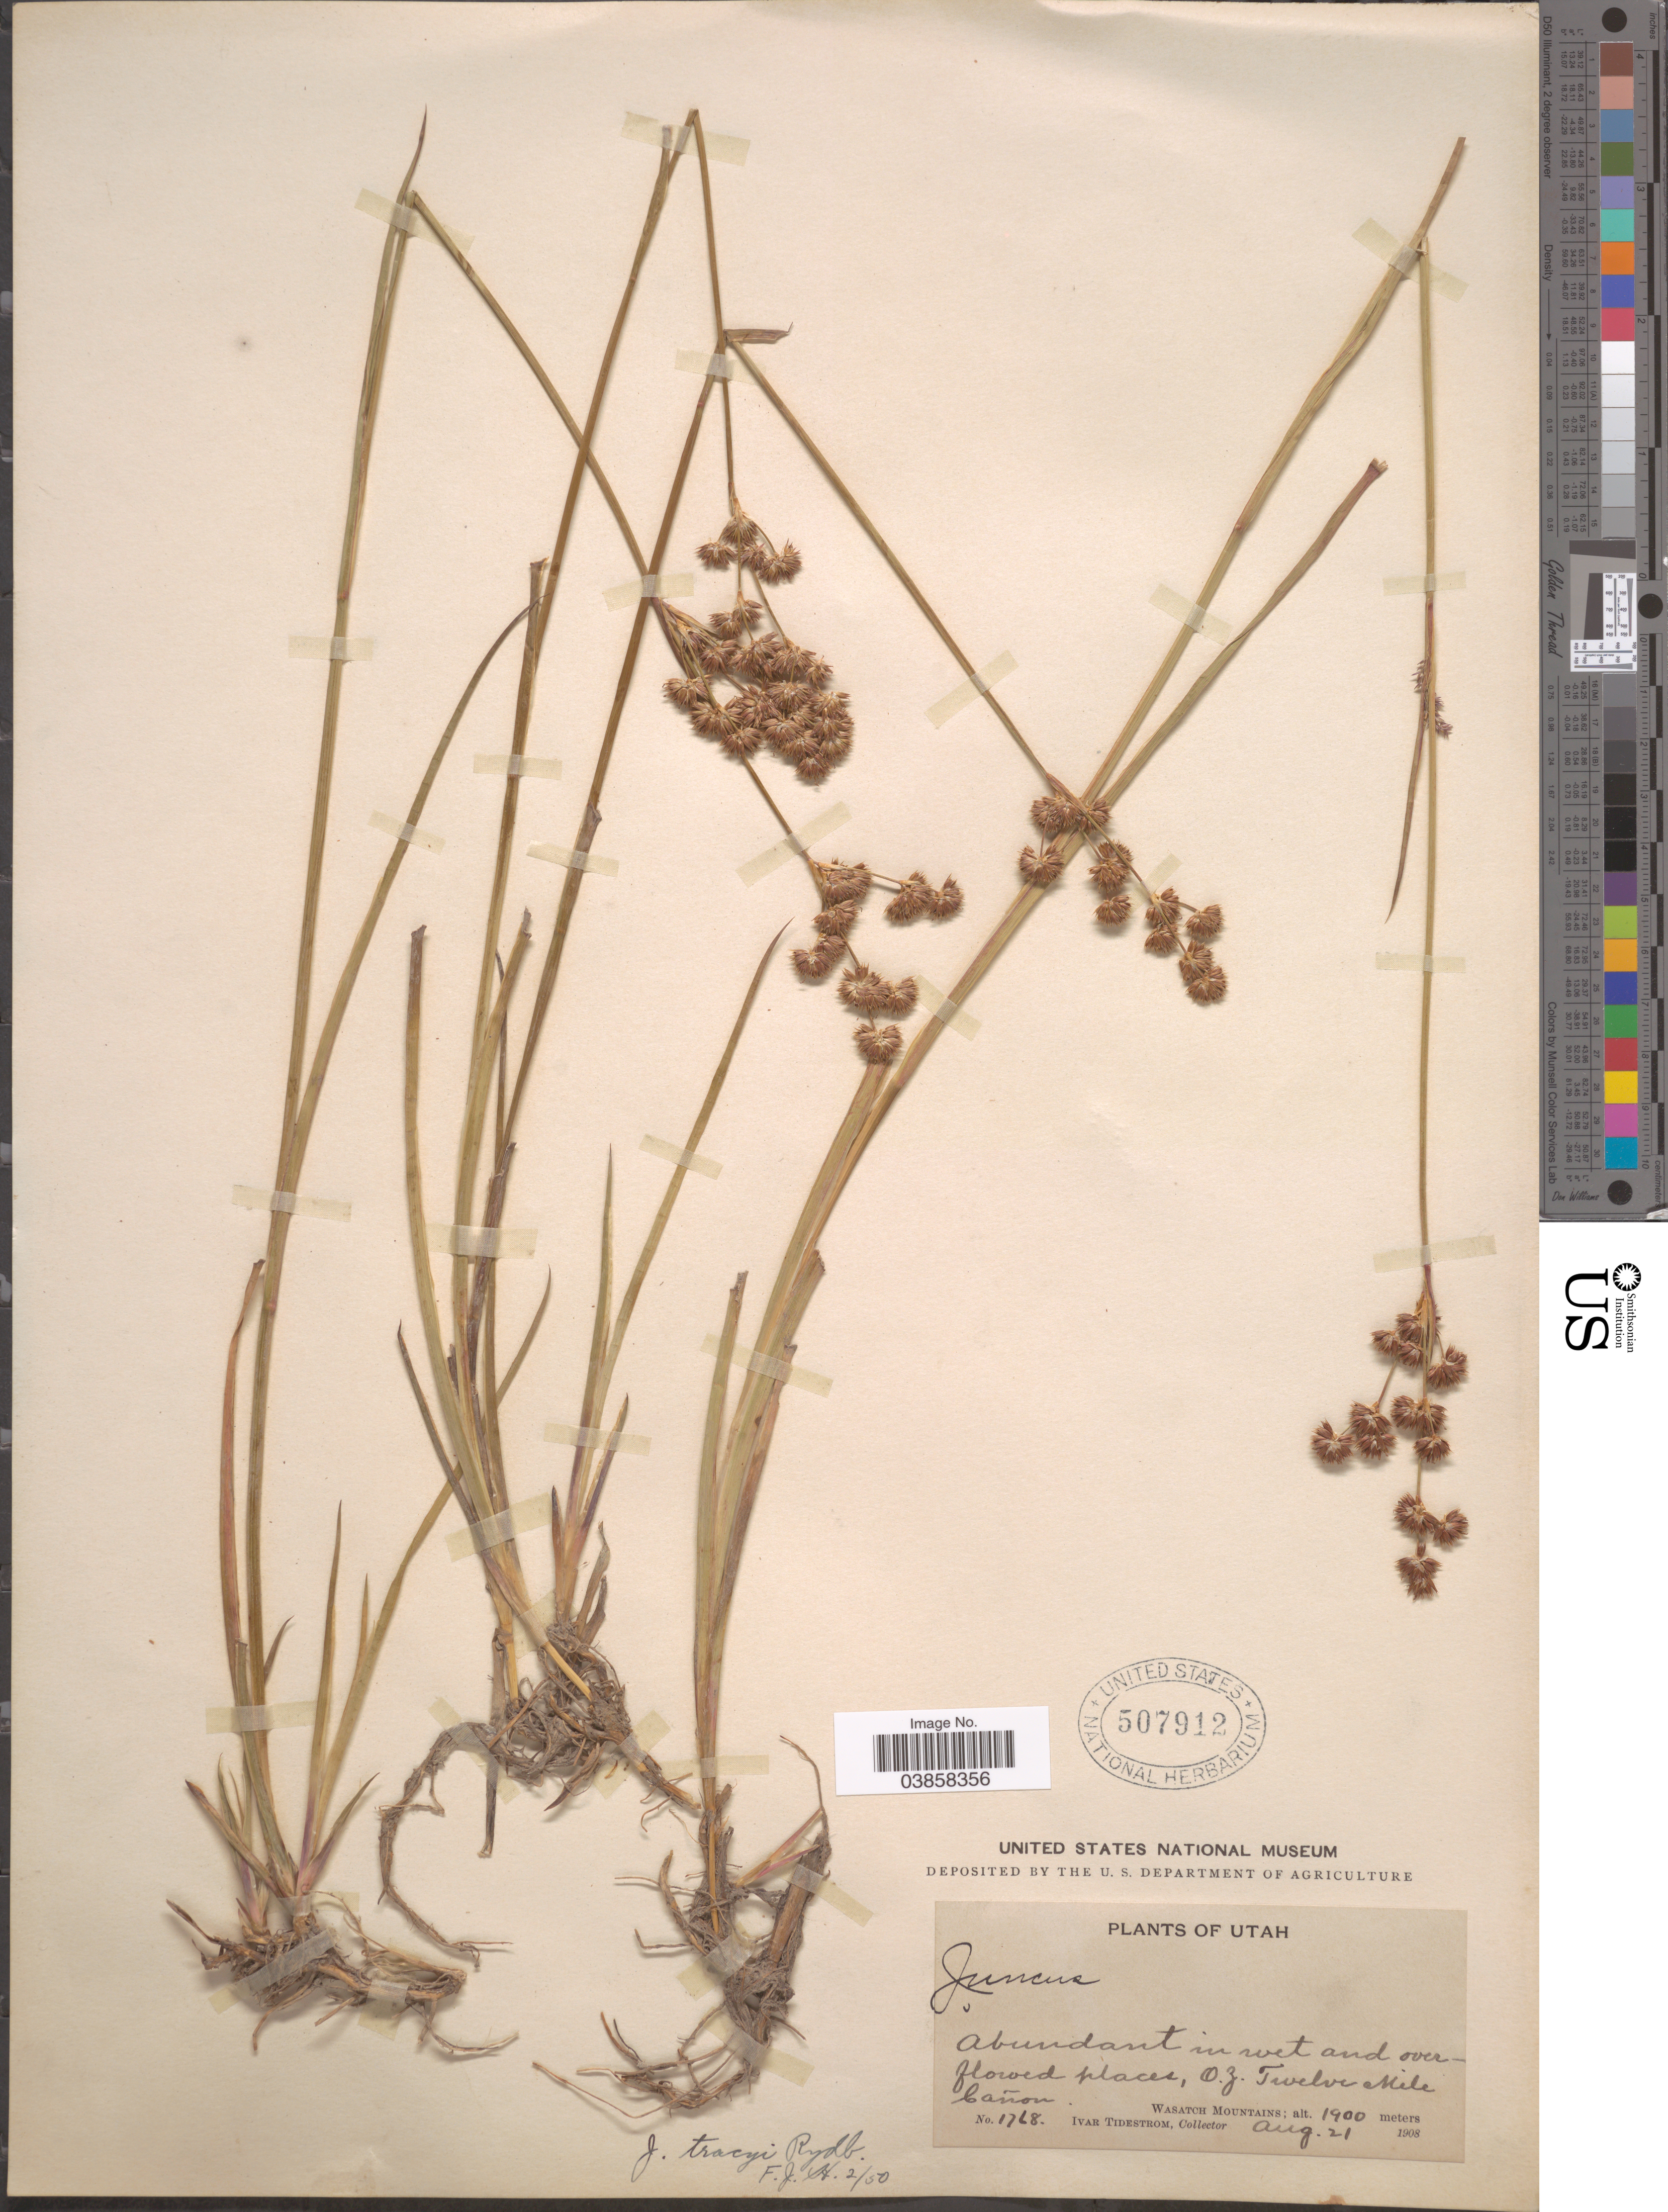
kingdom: Plantae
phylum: Tracheophyta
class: Liliopsida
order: Poales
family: Juncaceae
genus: Juncus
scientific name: Juncus tracyi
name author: Rydb.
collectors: I. F. Tidestrom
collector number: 1768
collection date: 1908-08-21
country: United States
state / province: Utah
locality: Abundant in wet and overflowed places, O.Z. Twelve Mile Cañon. Wasatch Mountains.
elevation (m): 1900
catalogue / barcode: US 507912